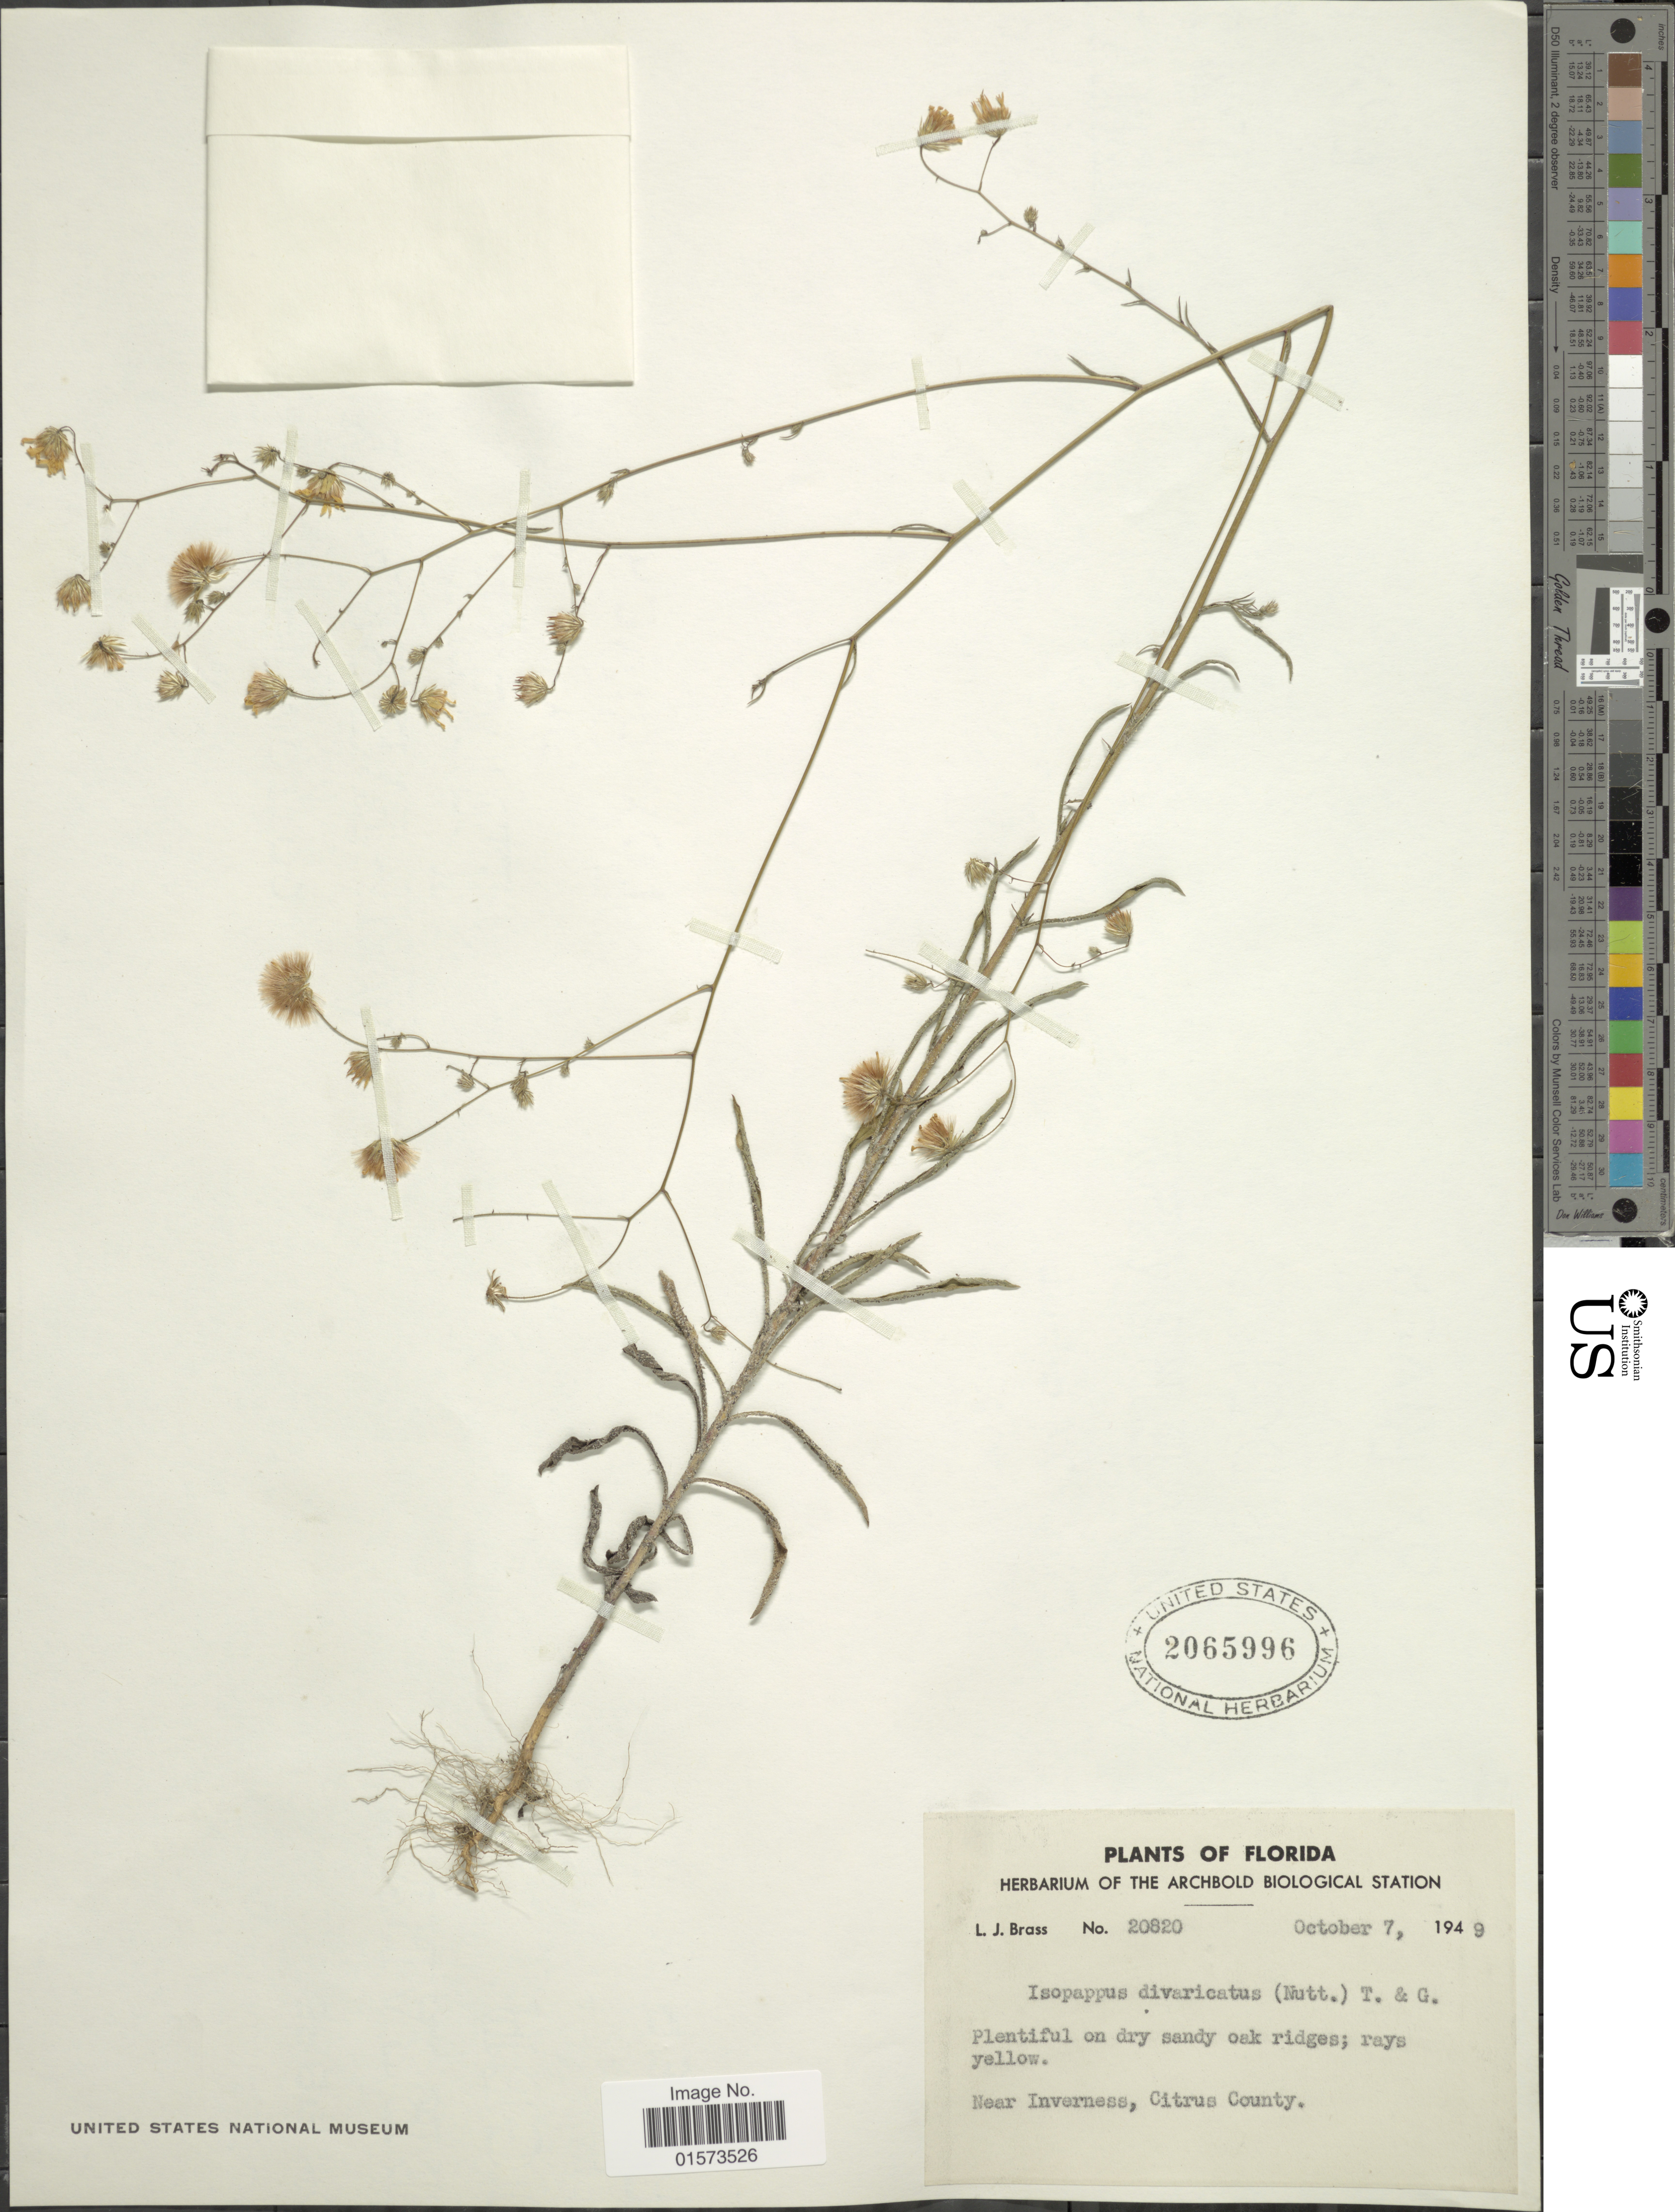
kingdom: Plantae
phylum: Tracheophyta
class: Magnoliopsida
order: Asterales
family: Asteraceae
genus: Croptilon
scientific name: Croptilon divaricatum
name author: (Nutt.) Raf.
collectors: L. J. Brass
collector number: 20820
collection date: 1949-10-07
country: United States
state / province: Florida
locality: Plentiful on dry sandy oak ridges; near Iverness, Citrus County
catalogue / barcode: US 2065996